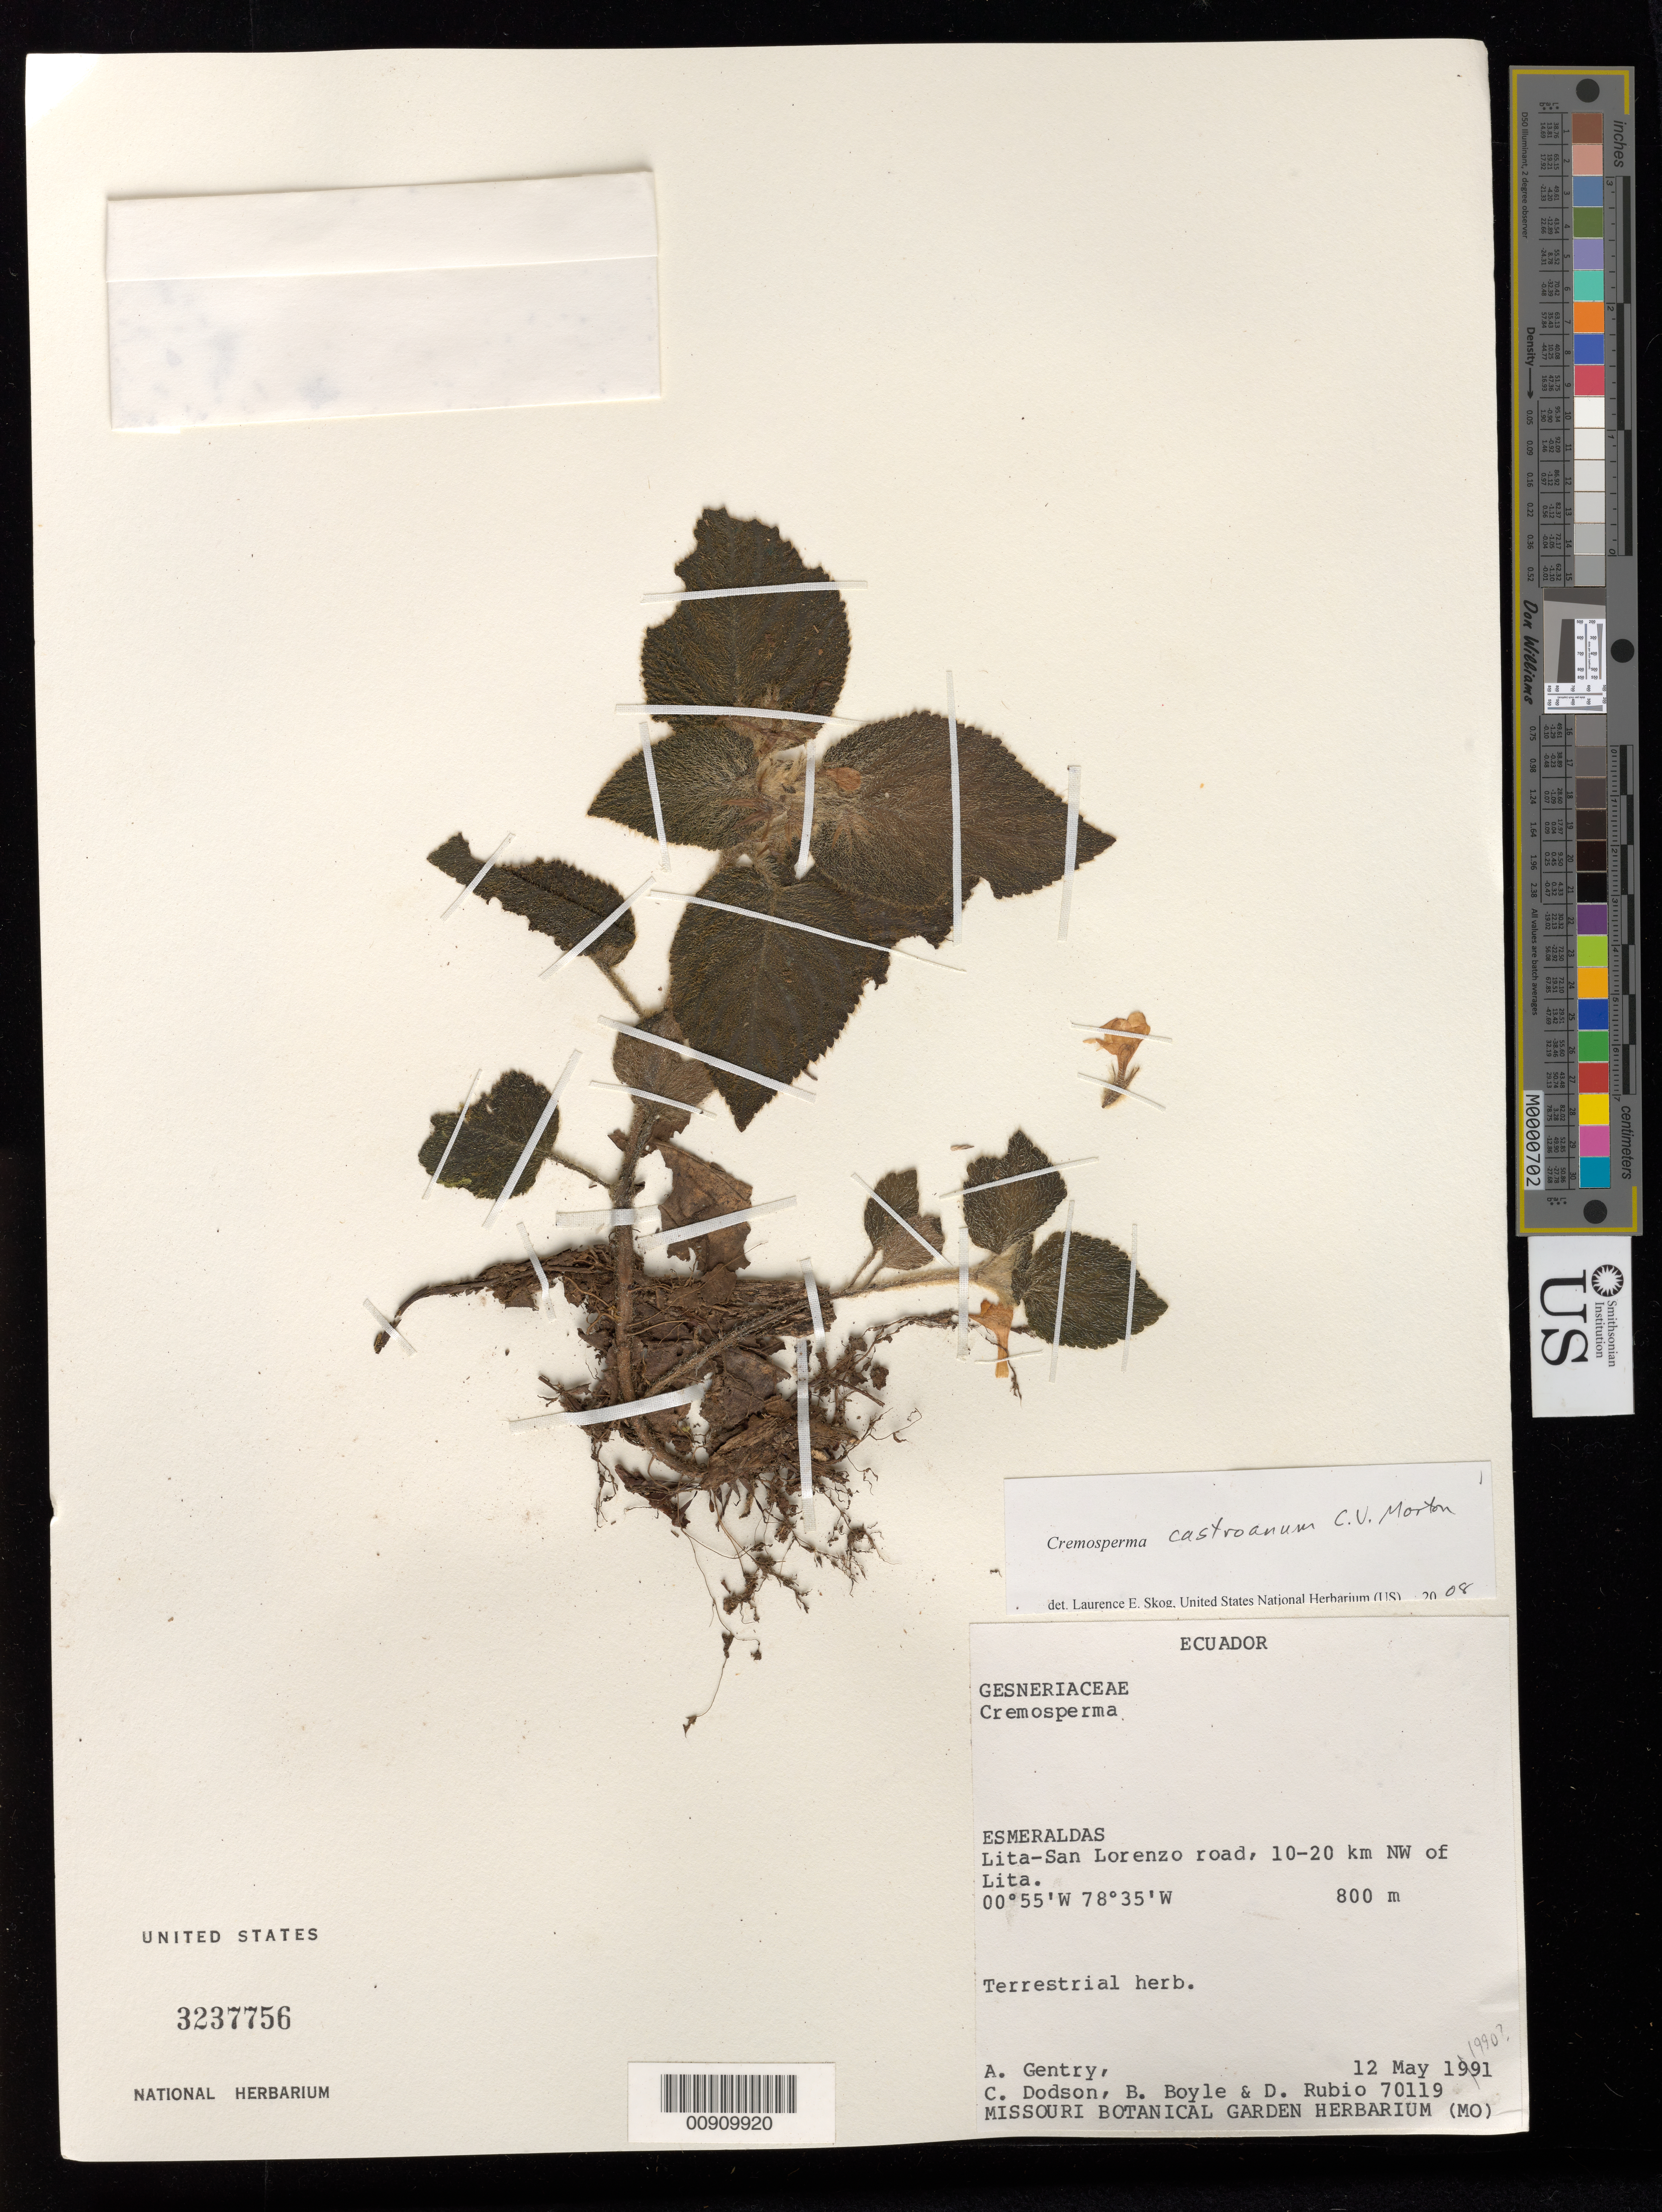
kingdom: Plantae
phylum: Tracheophyta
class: Magnoliopsida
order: Lamiales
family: Gesneriaceae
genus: Cremosperma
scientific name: Cremosperma castroanum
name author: C.V. Morton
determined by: Skog, Laurence E.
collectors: A. H. Gentry, C. Dodson, B. Boyle & D. Rubio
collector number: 70119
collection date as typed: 12 May 1990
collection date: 1990-05-12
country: Ecuador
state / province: Esmeraldas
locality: Lita-San Lorenzo road, 10-20 km NW of Lita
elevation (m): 800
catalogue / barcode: US 3237756